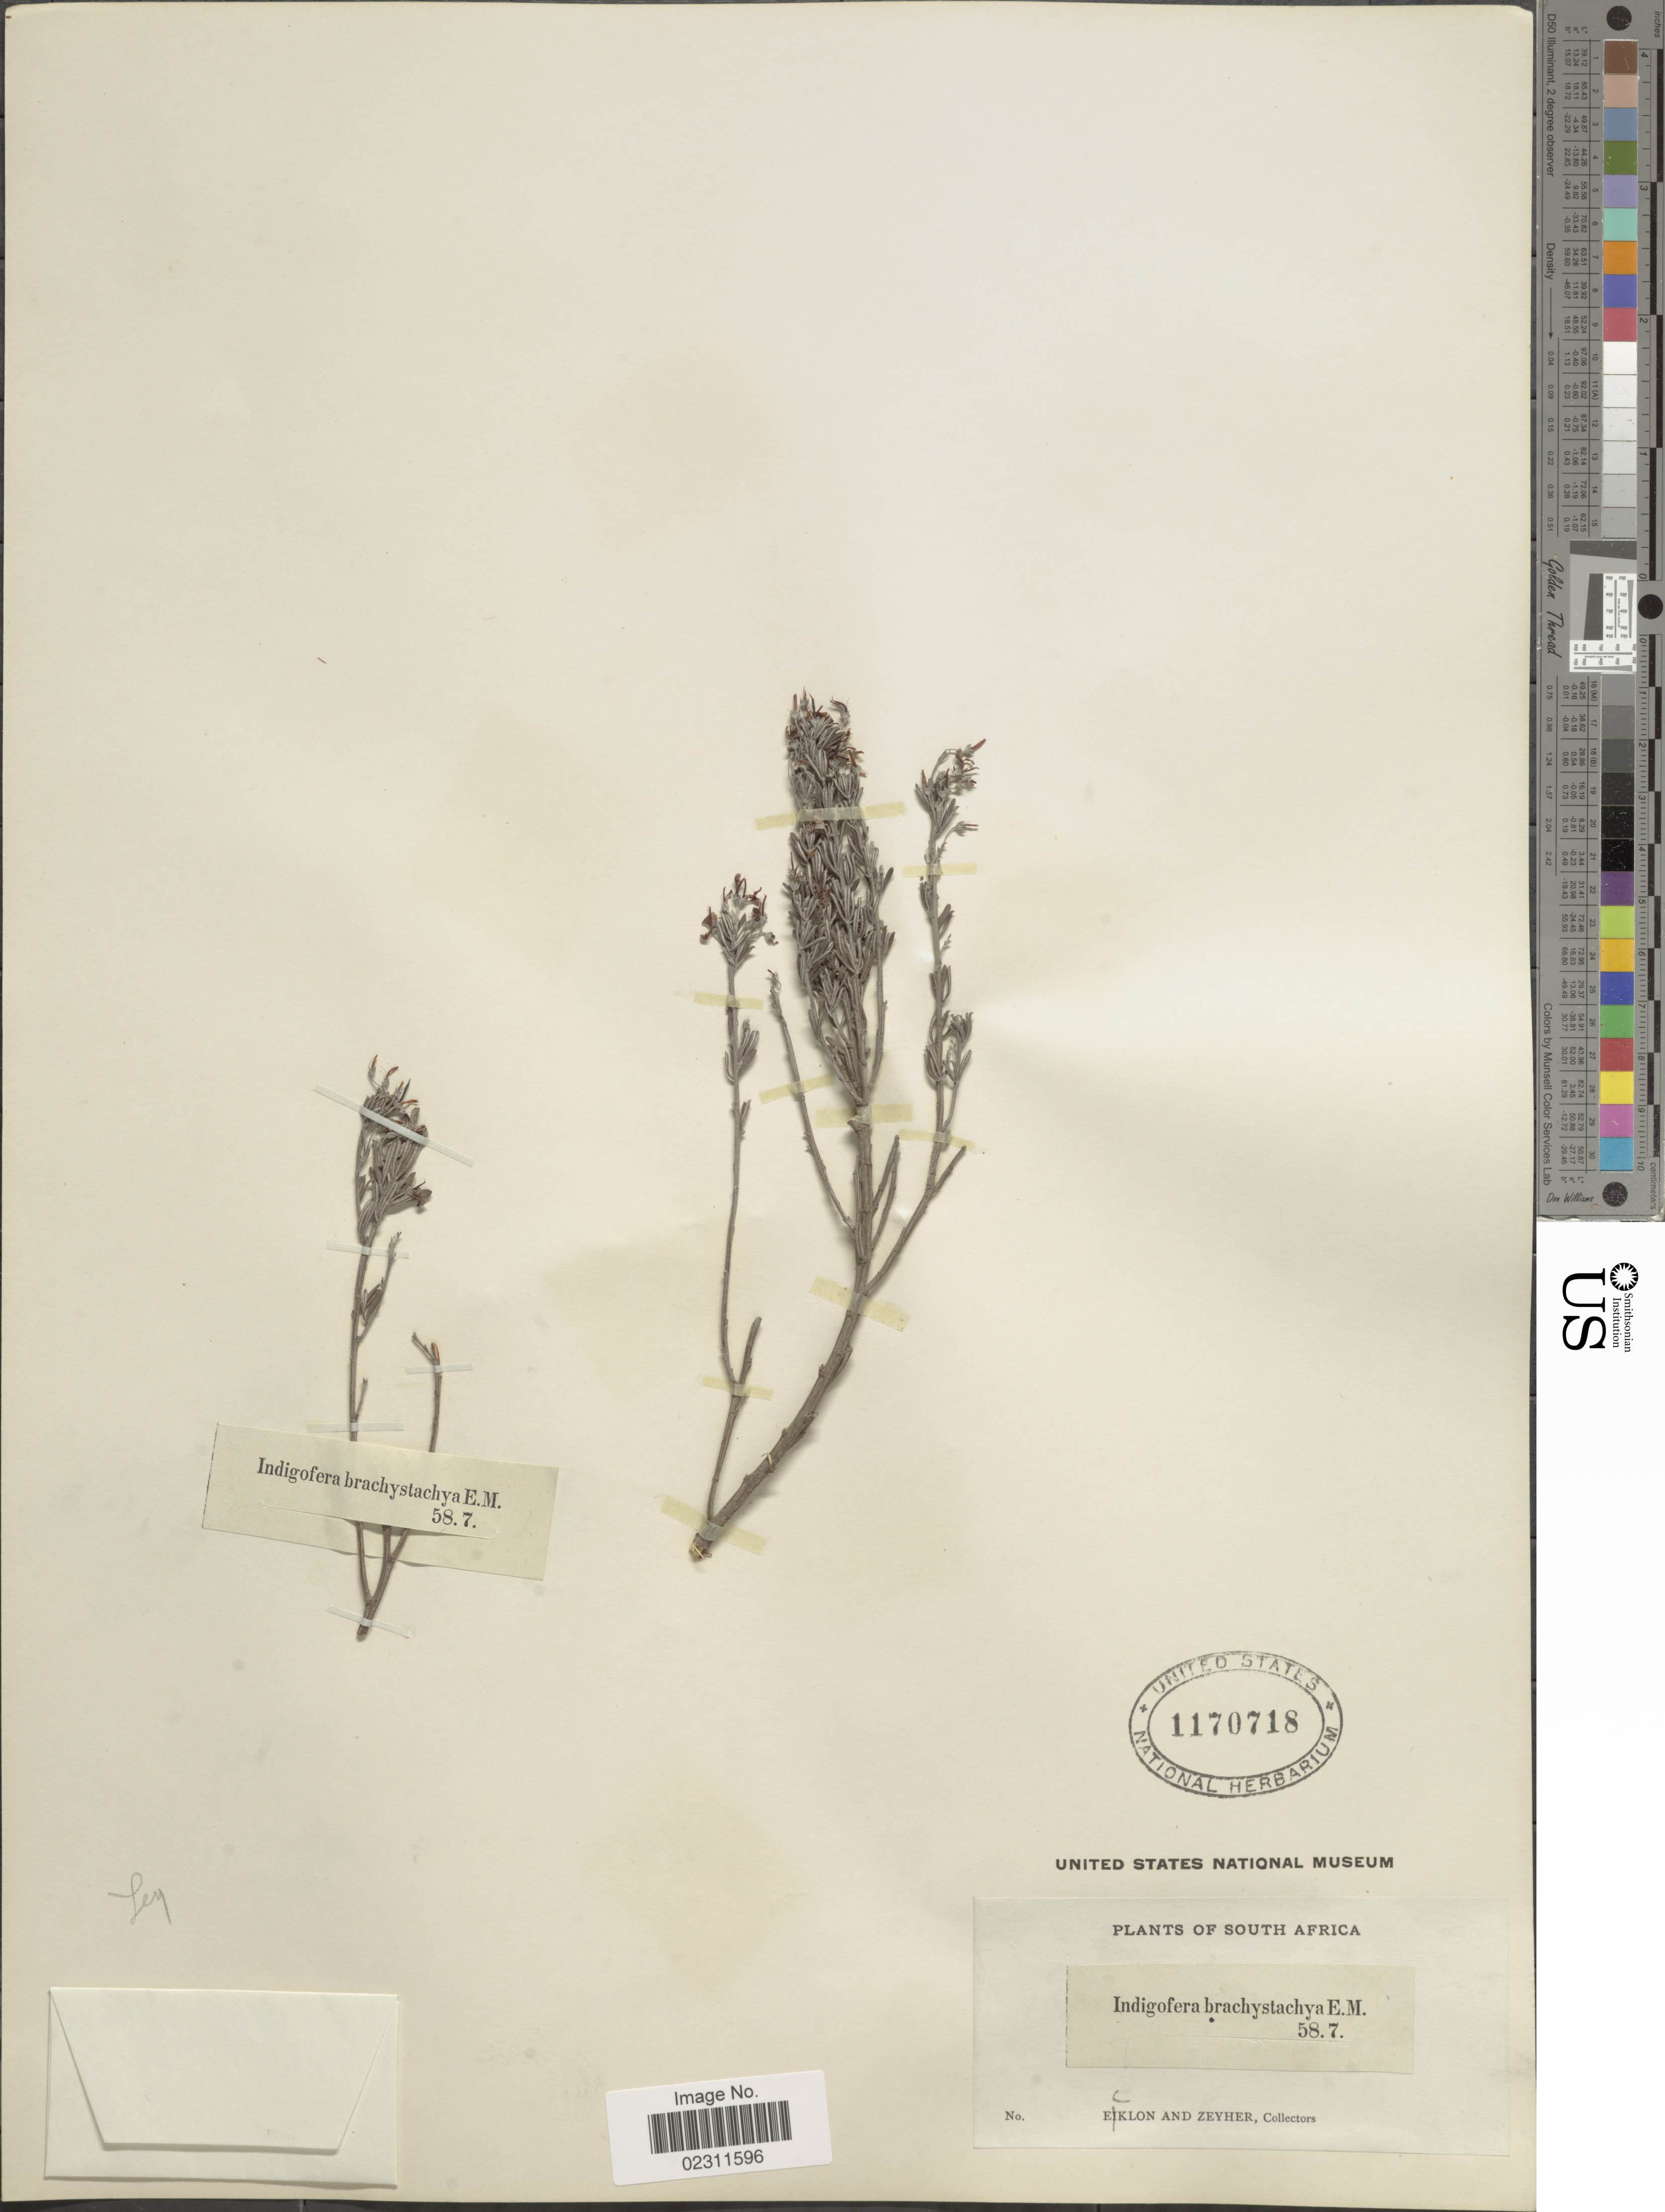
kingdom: Plantae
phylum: Tracheophyta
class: Magnoliopsida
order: Fabales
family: Fabaceae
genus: Indigofera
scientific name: Indigofera brachystachya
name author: (DC.) E. Mey.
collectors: -. Ecklon & -. Zeyher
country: South Africa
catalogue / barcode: US 1170718